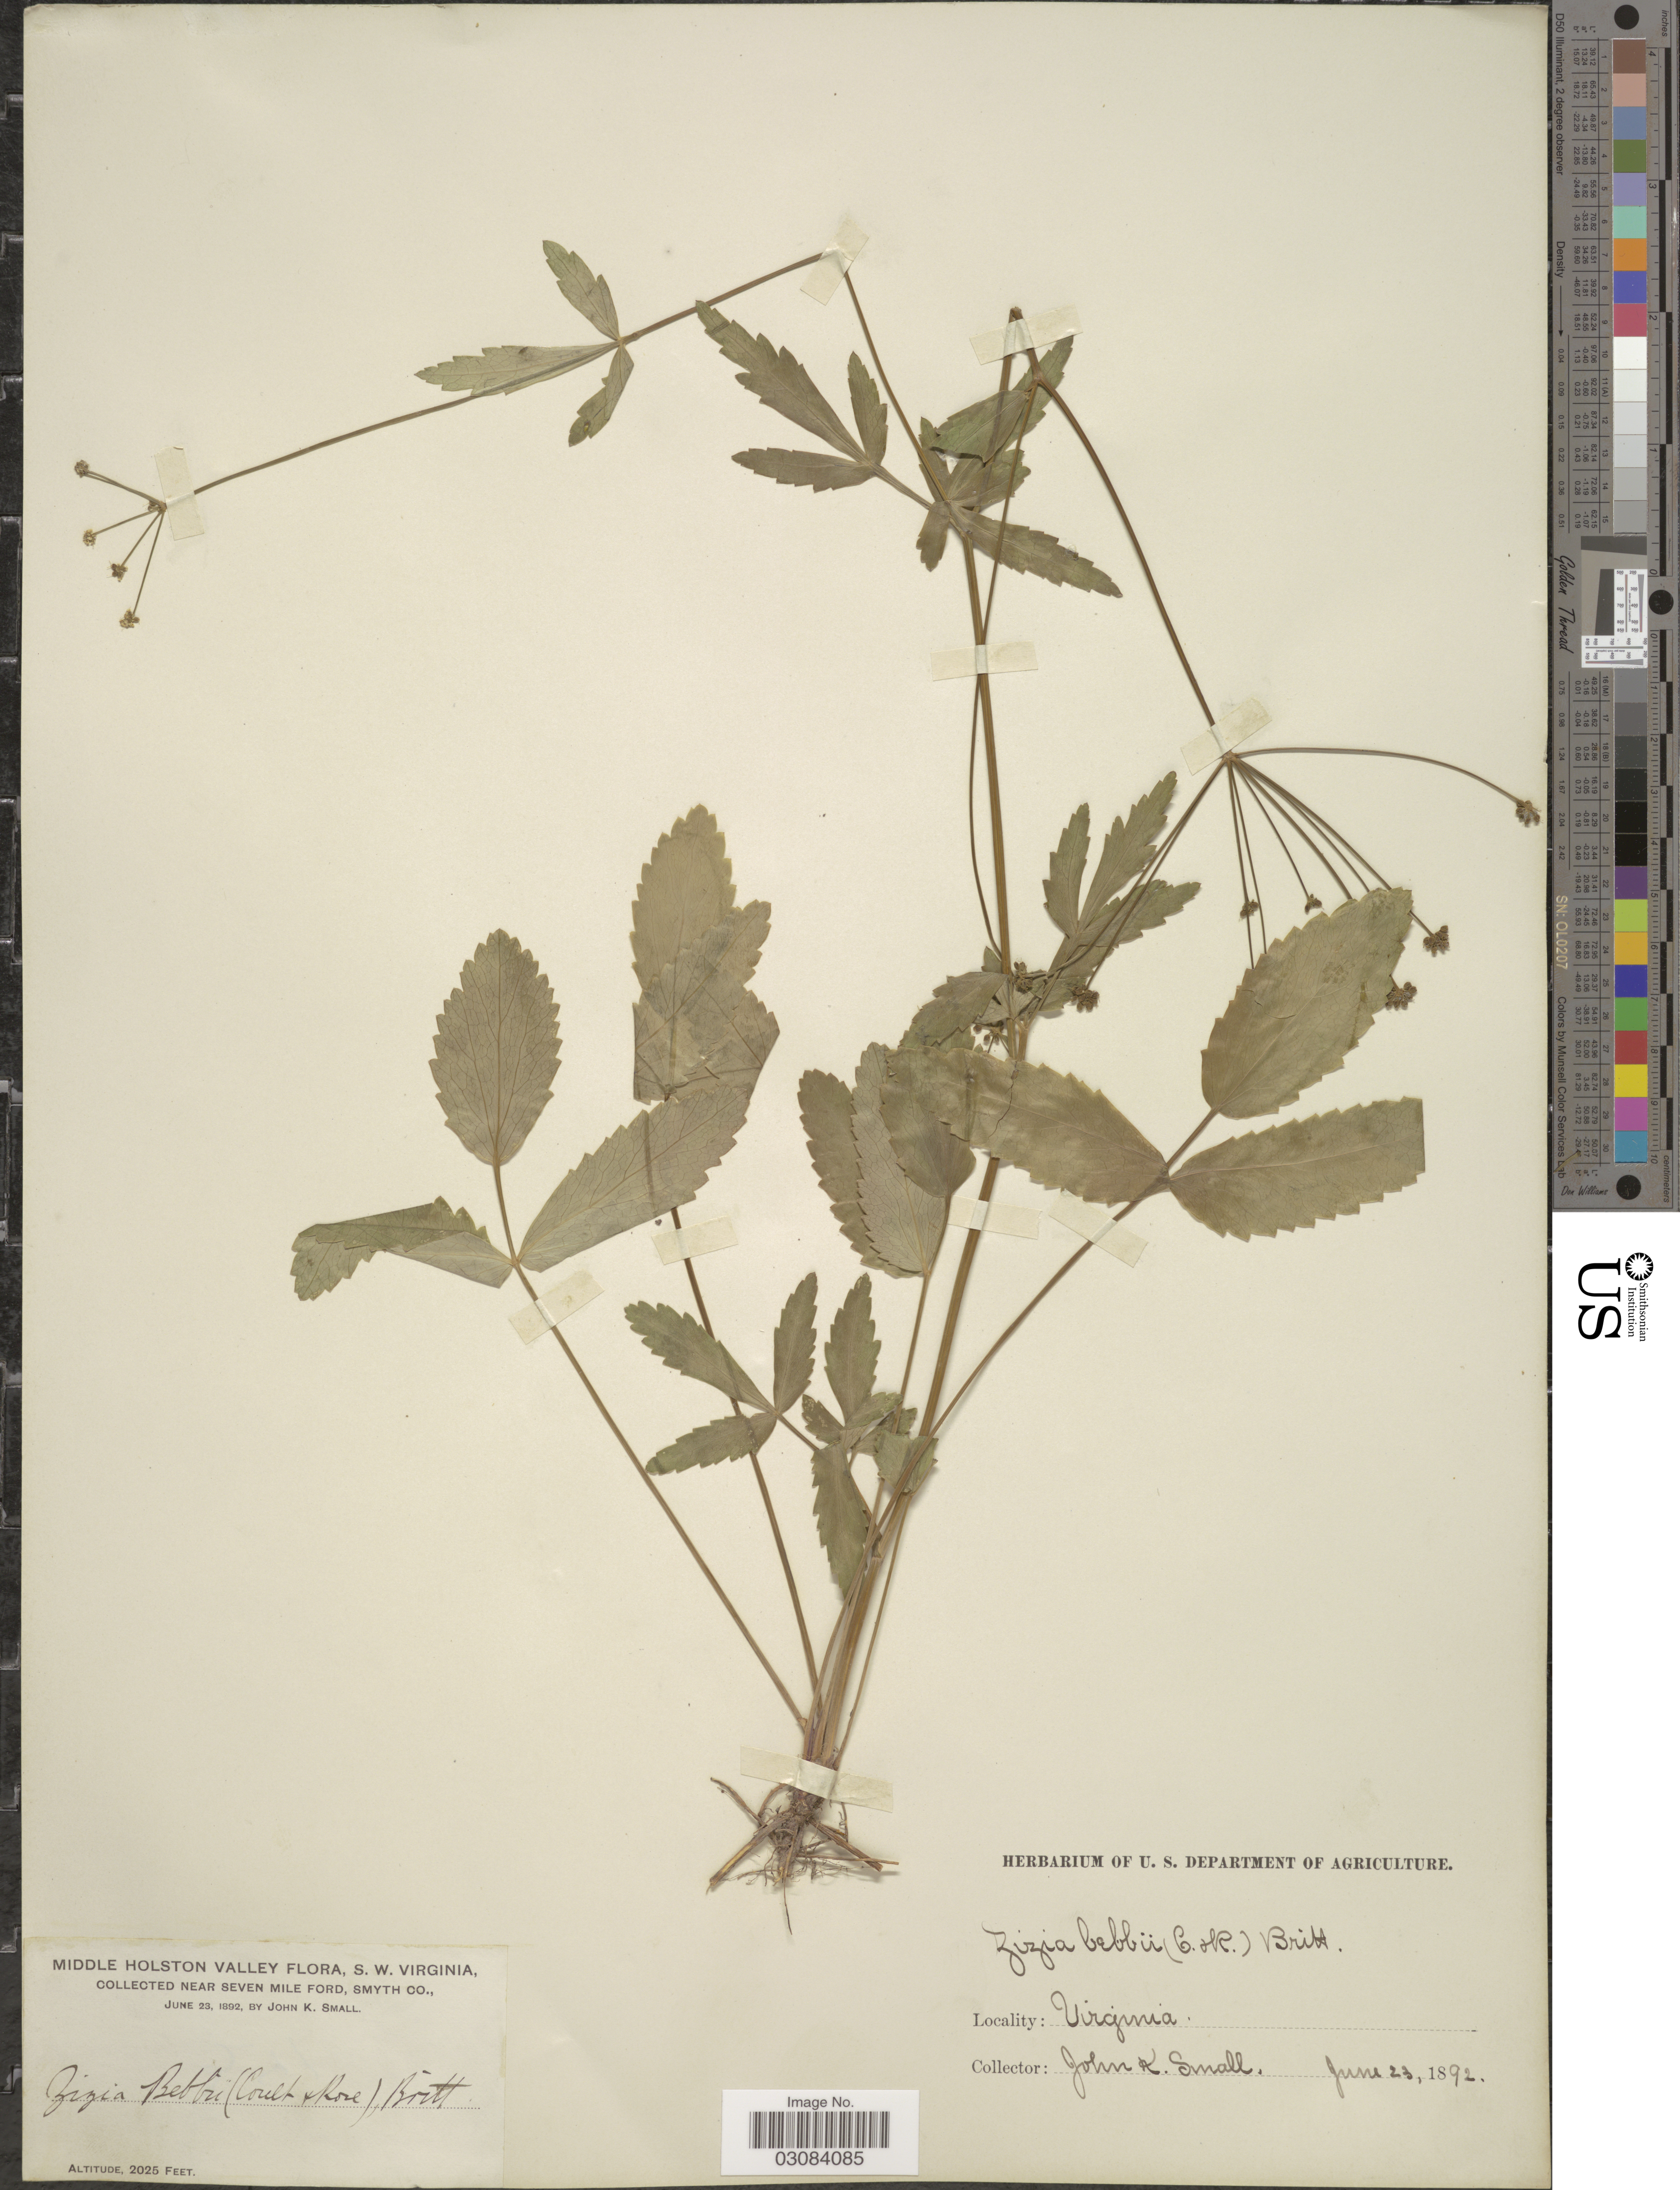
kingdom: Plantae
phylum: Tracheophyta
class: Magnoliopsida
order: Apiales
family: Apiaceae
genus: Zizia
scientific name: Zizia bebbii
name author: (J.M. Coult. & Rose) Britton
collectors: J. K. Small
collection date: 1892-06-23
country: United States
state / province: Virginia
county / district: Smyth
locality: Middle Holston Valley. S.W. Virginia. Collected near Seven Mile Ford, Smyth Co.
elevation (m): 617